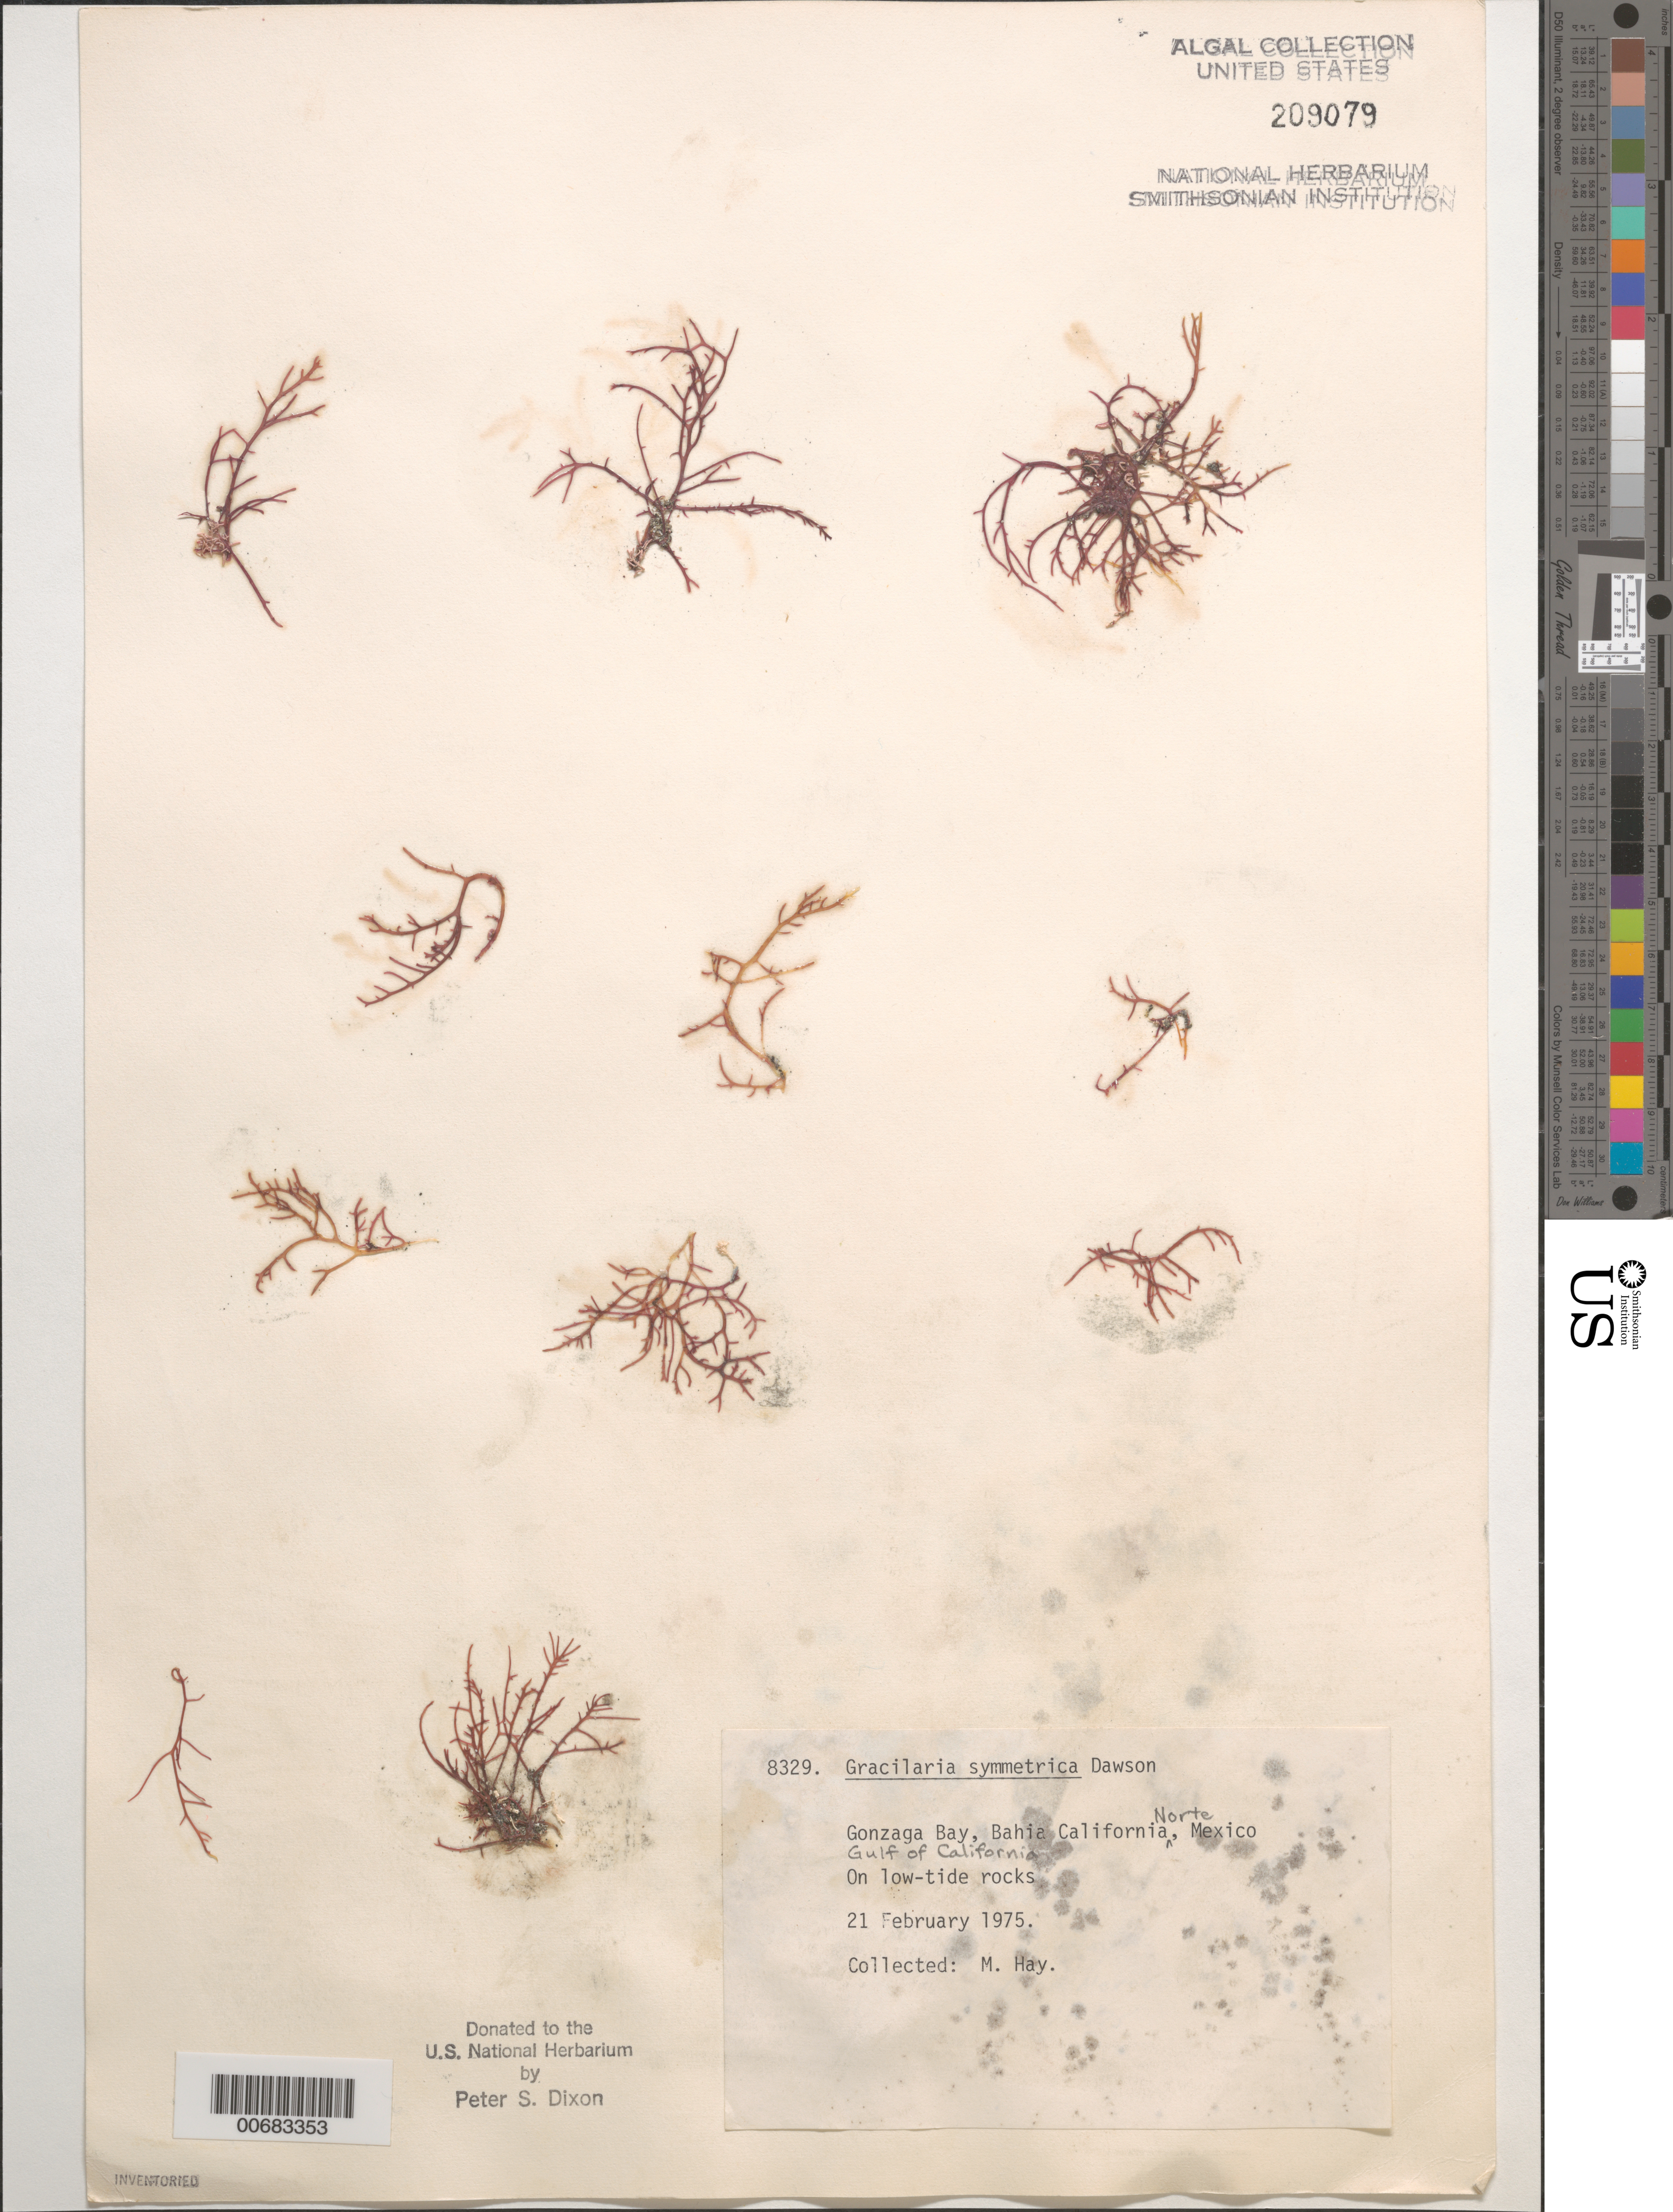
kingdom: Plantae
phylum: Rhodophyta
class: Florideophyceae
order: Gracilariales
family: Gracilariaceae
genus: Gracilaria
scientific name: Gracilaria symmetrica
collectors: M. E. Hay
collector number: PSD 8329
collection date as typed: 21 Feb 1975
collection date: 1975-02-21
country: Mexico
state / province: Baja California Norte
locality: Gonzaga Bay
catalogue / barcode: US 209079